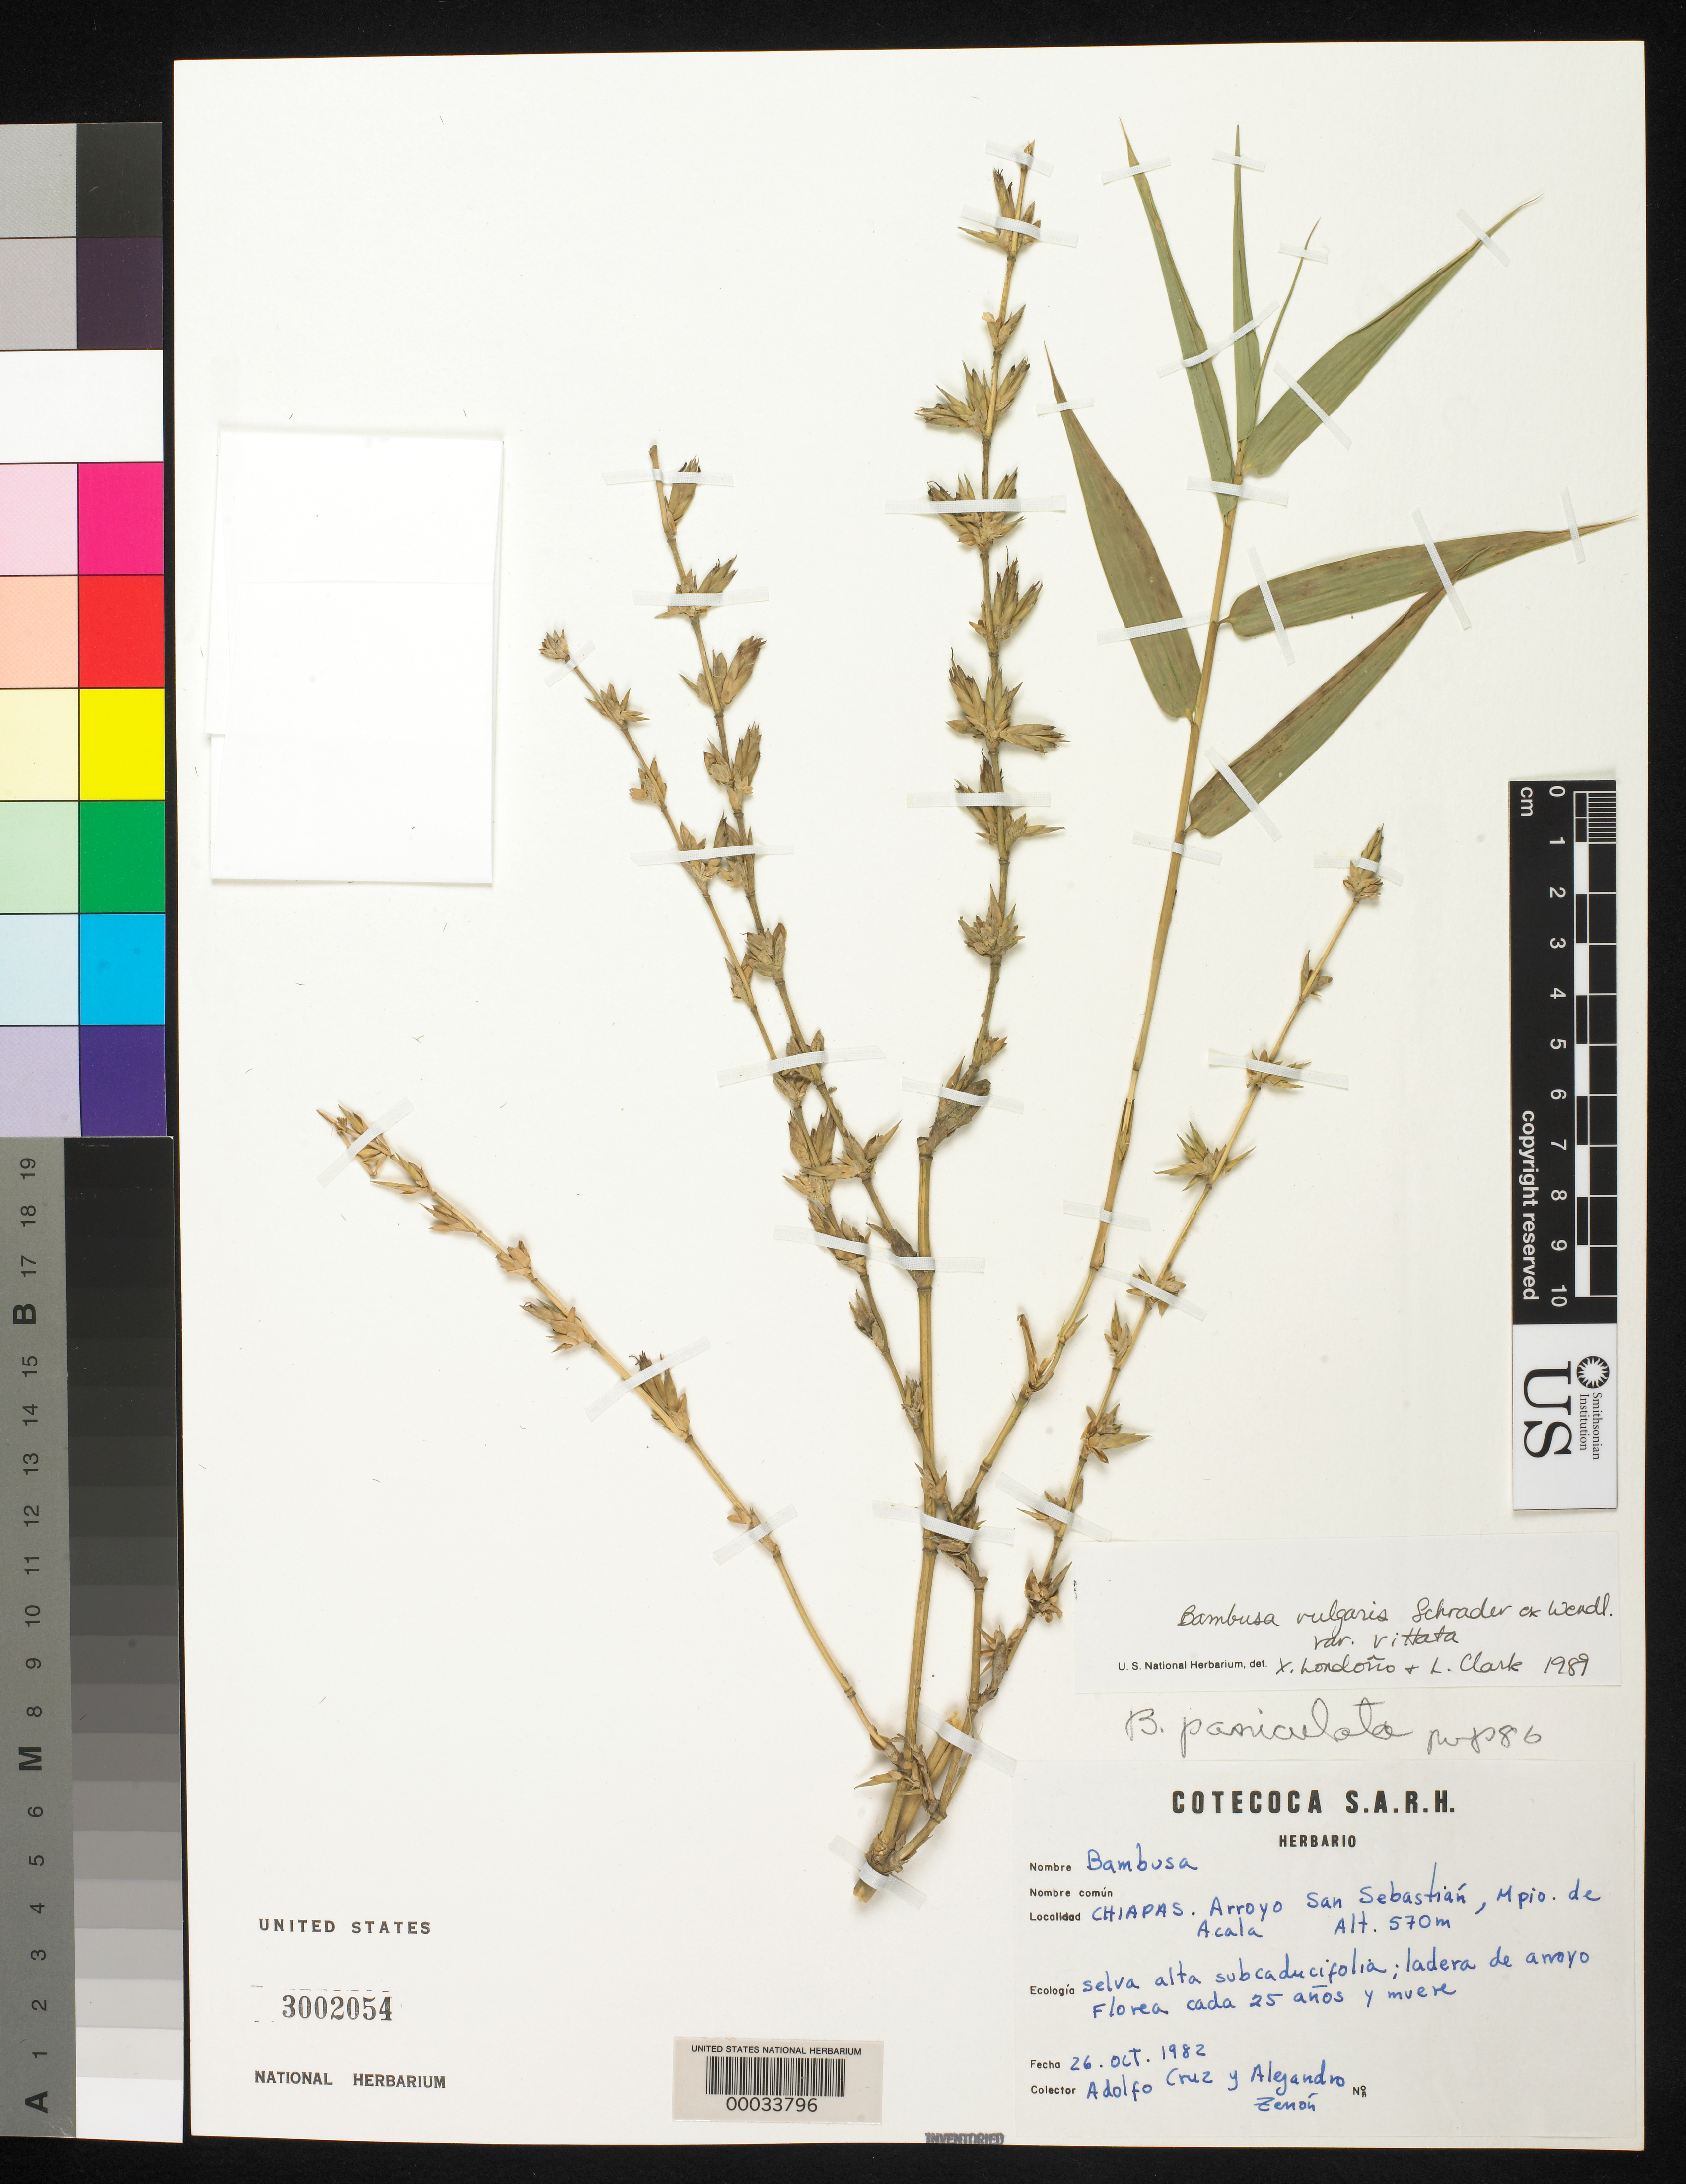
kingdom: Plantae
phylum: Tracheophyta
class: Liliopsida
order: Poales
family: Poaceae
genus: Bambusa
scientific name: Bambusa vulgaris var. vittata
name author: (Rivière & C. Rivière) McClure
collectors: A. Cruz & A. Zenon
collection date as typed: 26 Oct 1982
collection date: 1982-10-26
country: Mexico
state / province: Chiapas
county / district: Acala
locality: Arroyo San Sebastian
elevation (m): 570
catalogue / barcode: US 3002054